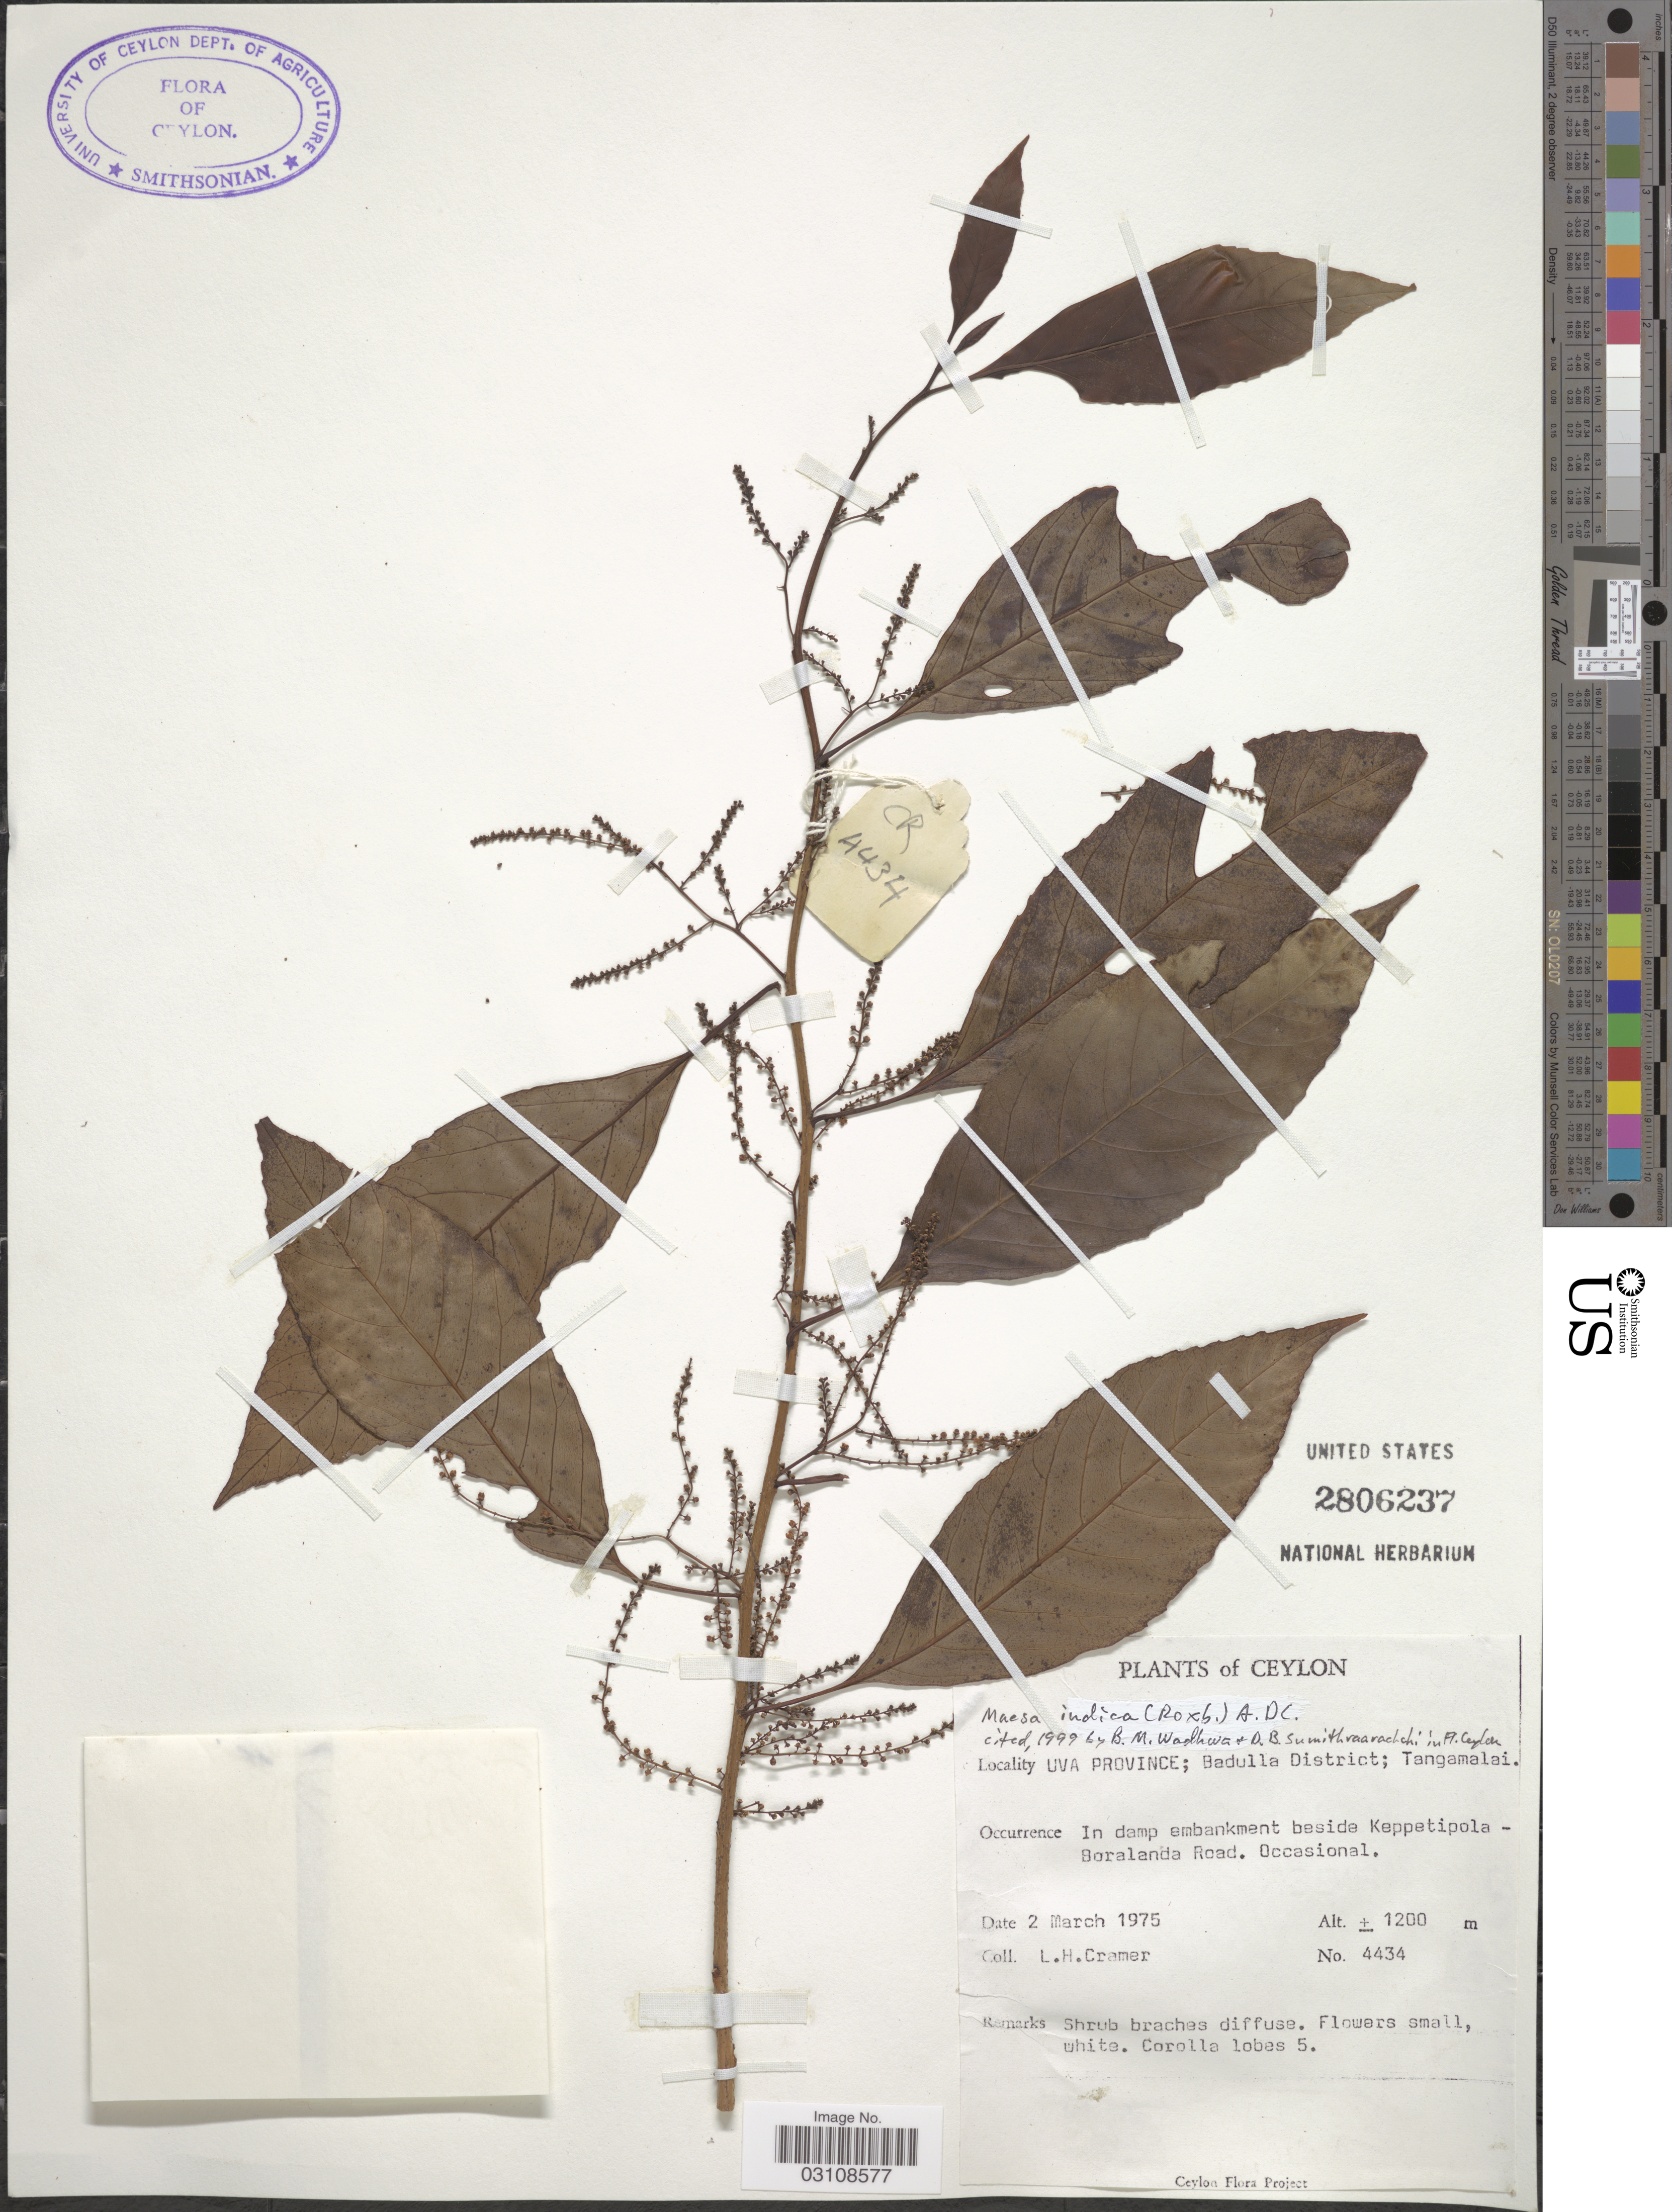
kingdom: Plantae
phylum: Tracheophyta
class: Magnoliopsida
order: Ericales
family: Primulaceae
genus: Maesa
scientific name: Maesa indica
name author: (Roxb.) A. DC.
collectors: L. H. Cramer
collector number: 4434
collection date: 1975-03-02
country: Sri Lanka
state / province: Uva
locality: Ceylon. Badulla District; Tangamalai. In damp embankment beside Keppetipola - Boralanda Road.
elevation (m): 1200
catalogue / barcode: US 2806237